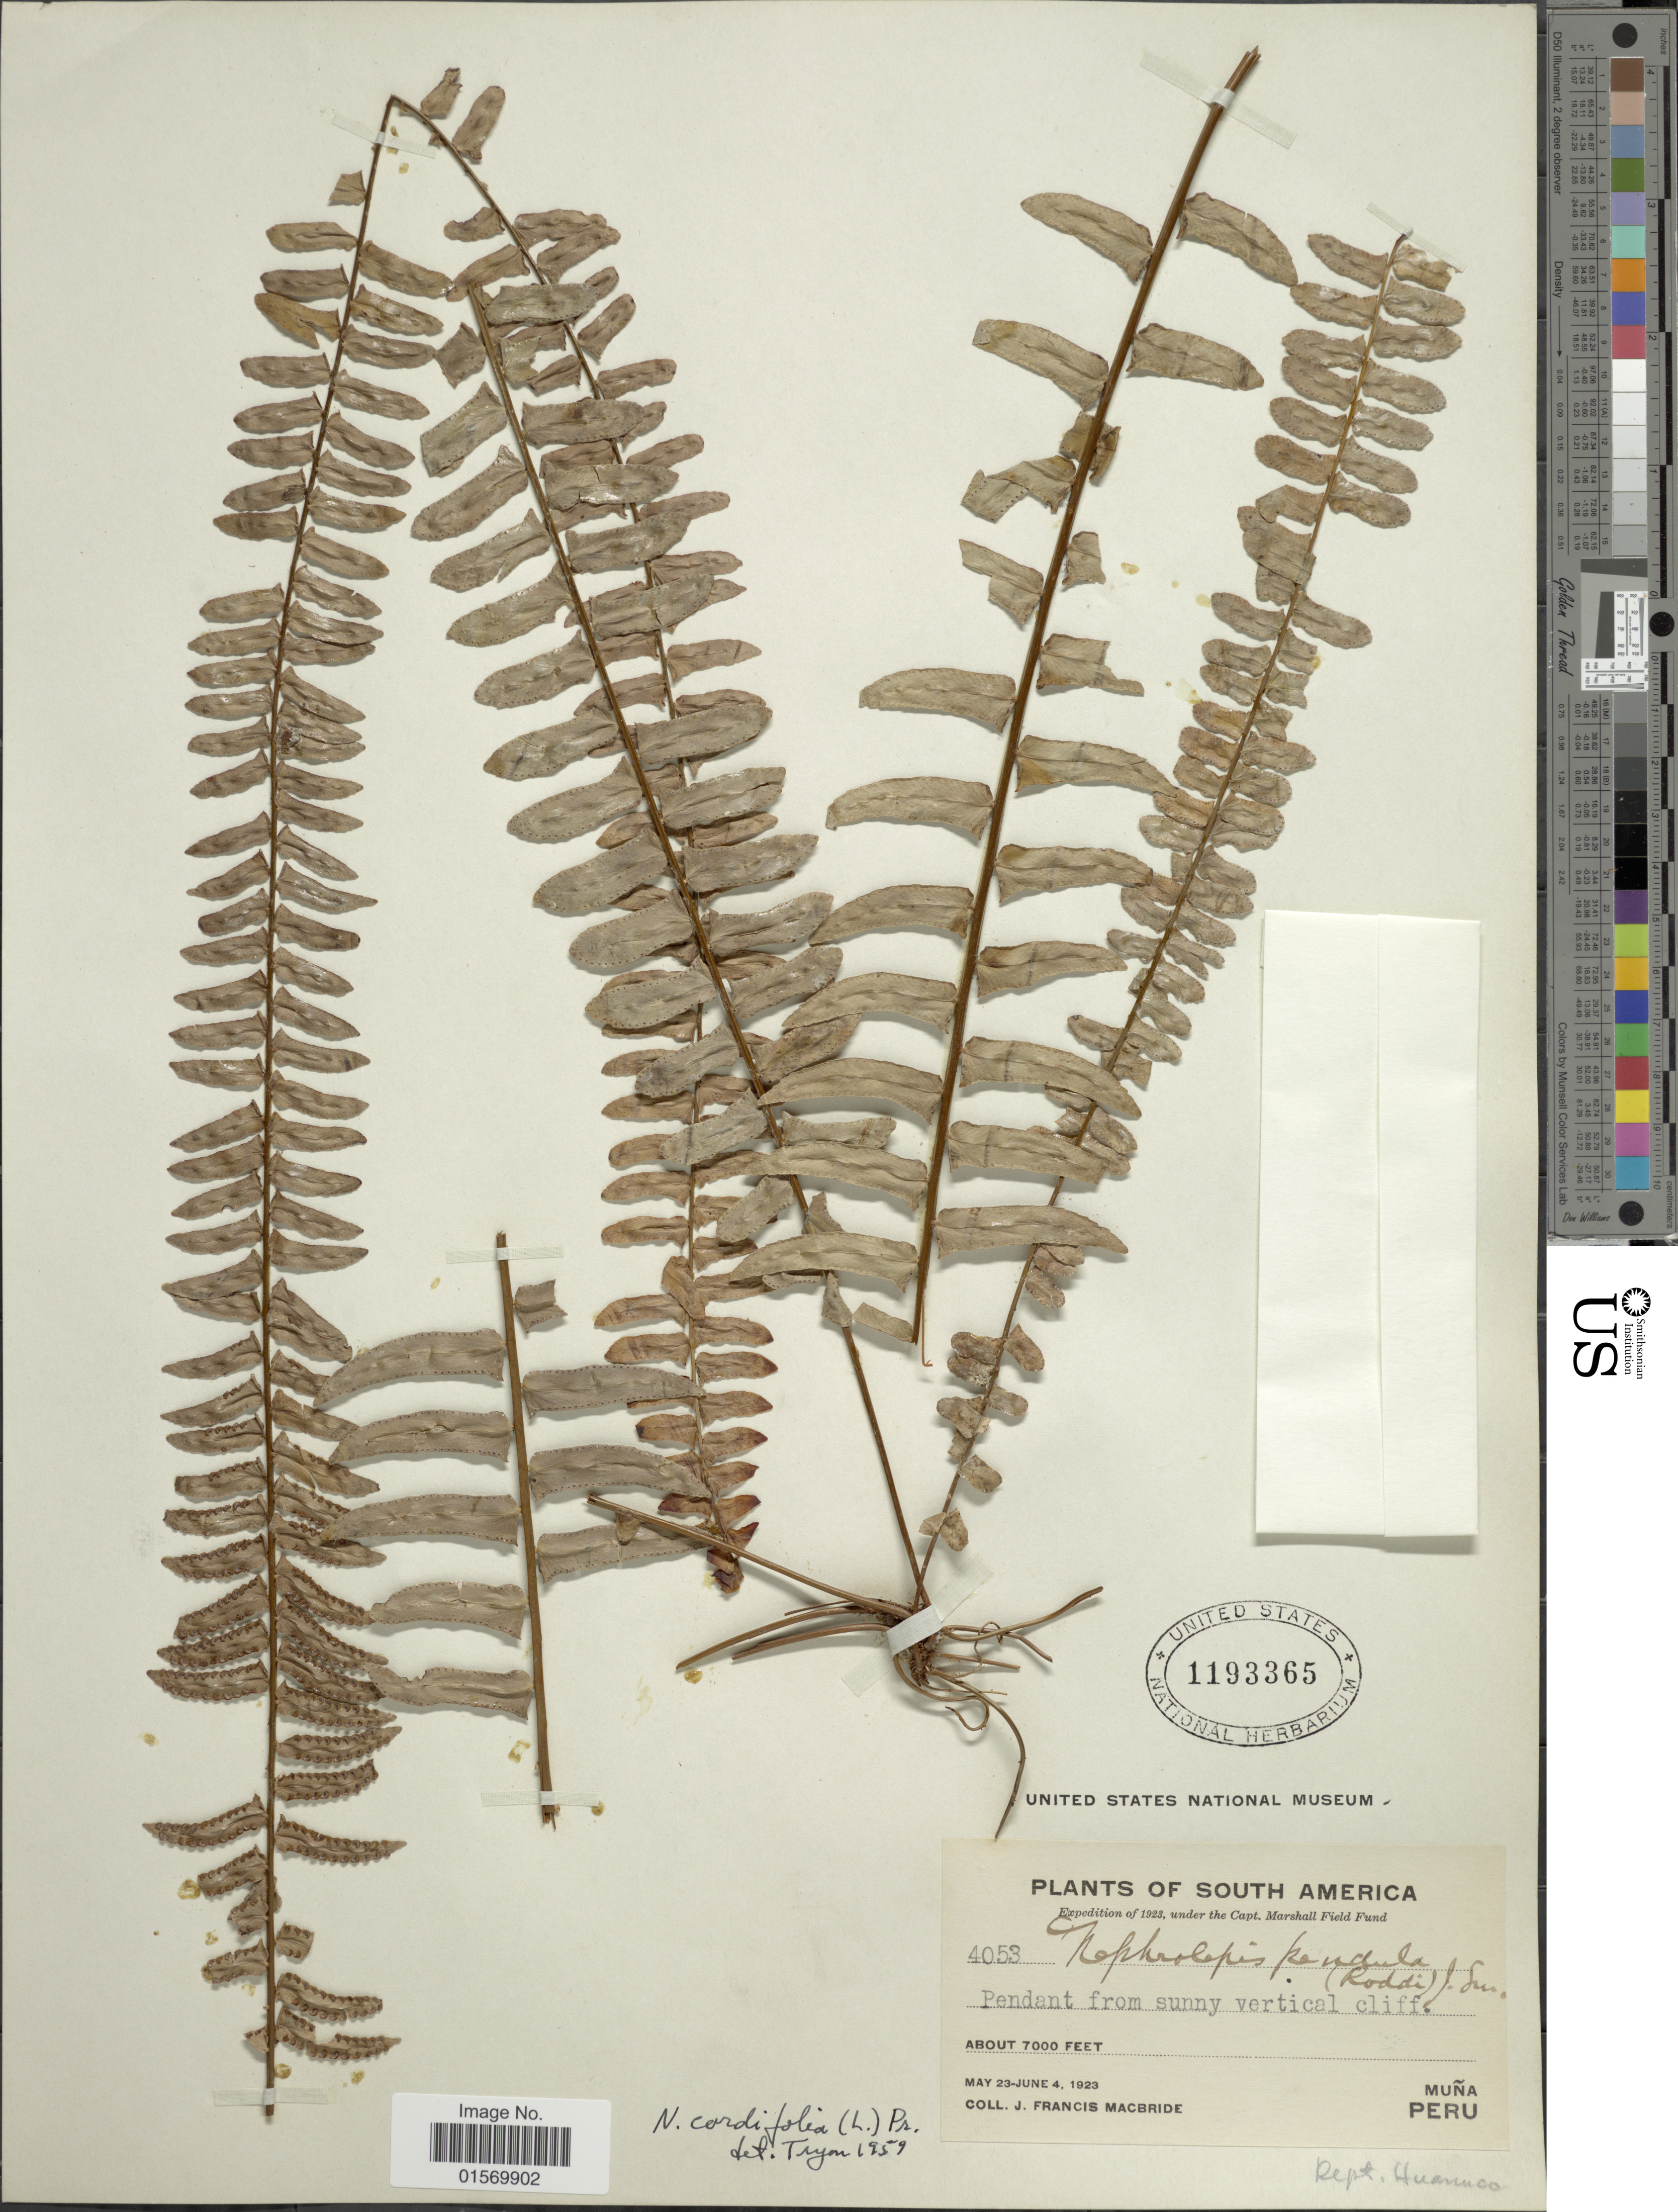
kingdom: Plantae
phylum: Tracheophyta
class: Polypodiopsida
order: Polypodiales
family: Nephrolepidaceae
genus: Nephrolepis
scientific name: Nephrolepis pendula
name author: (Raddi) J. Sm.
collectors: J. F. Macbride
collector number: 4053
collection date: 1923-05-23/1923-06-04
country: Peru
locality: Muña, pendat from sunny vertical cliff.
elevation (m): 2134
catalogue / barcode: US 1193365